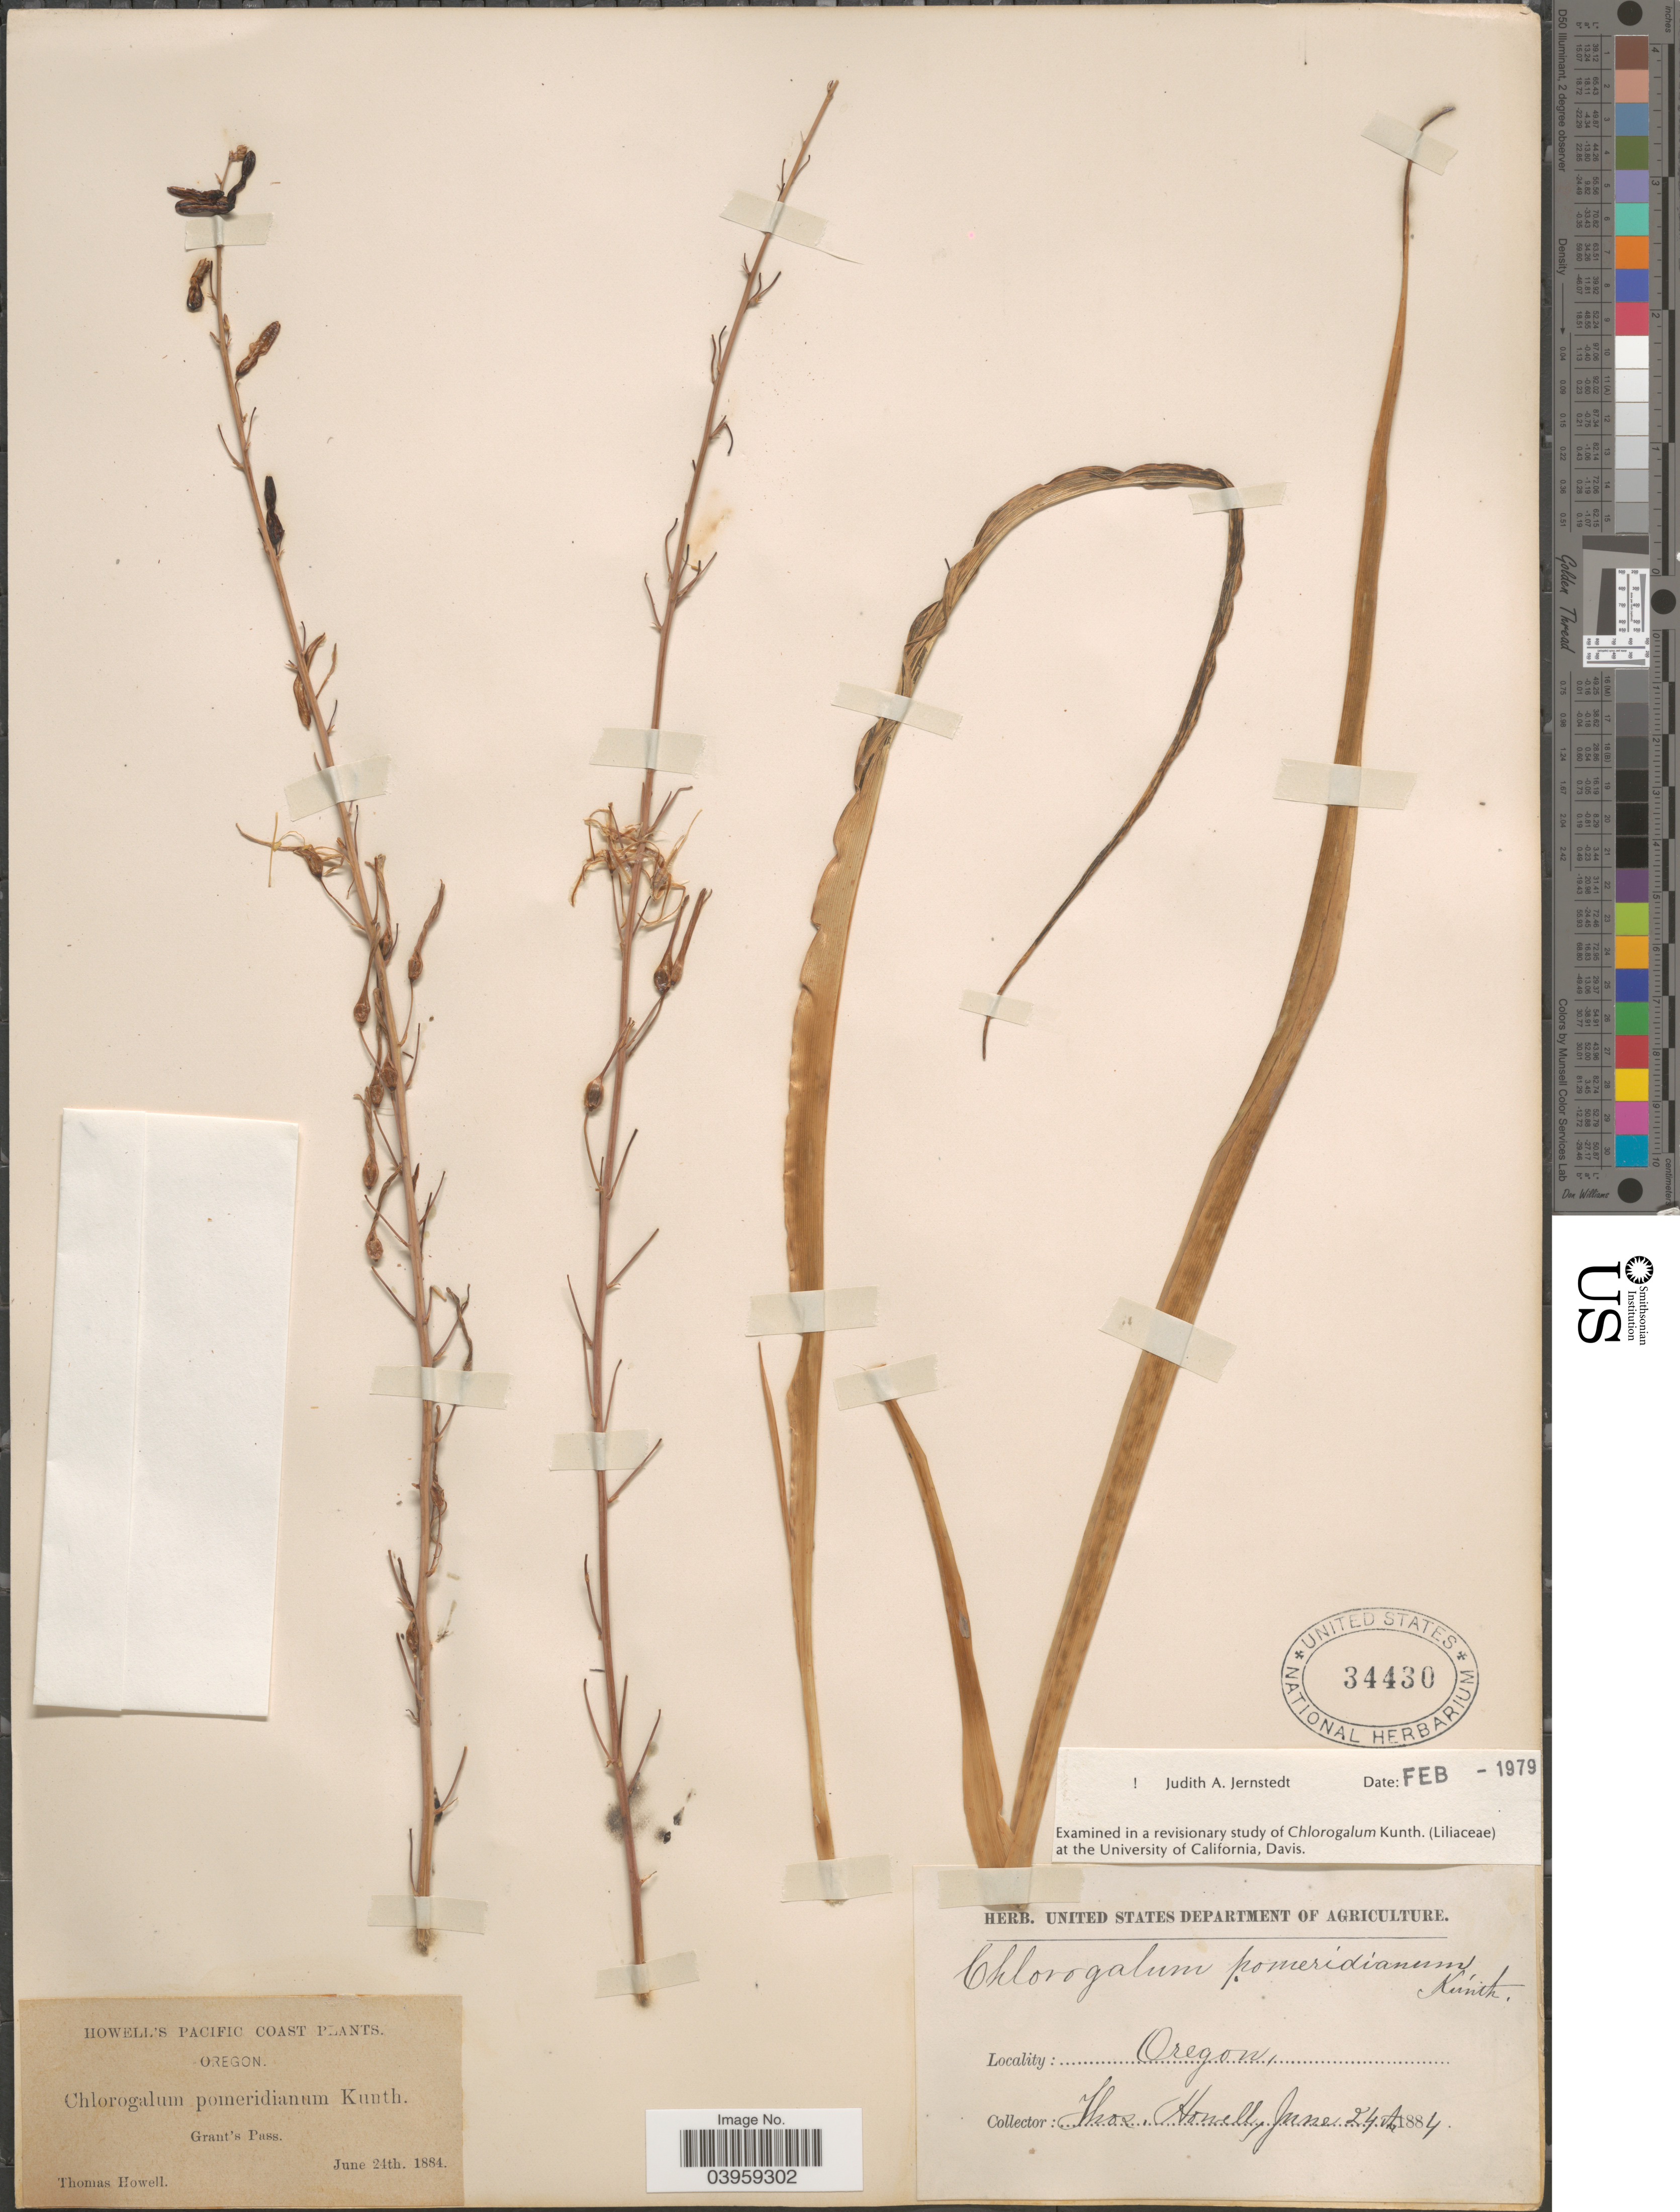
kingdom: Plantae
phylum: Tracheophyta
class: Liliopsida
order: Asparagales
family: Asparagaceae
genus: Chlorogalum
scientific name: Chlorogalum pomeridianum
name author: (DC.) Kunth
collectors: T. Howell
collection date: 1884-06-24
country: United States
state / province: Oregon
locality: Pacific Coast. Grant's Pass.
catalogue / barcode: US 34430